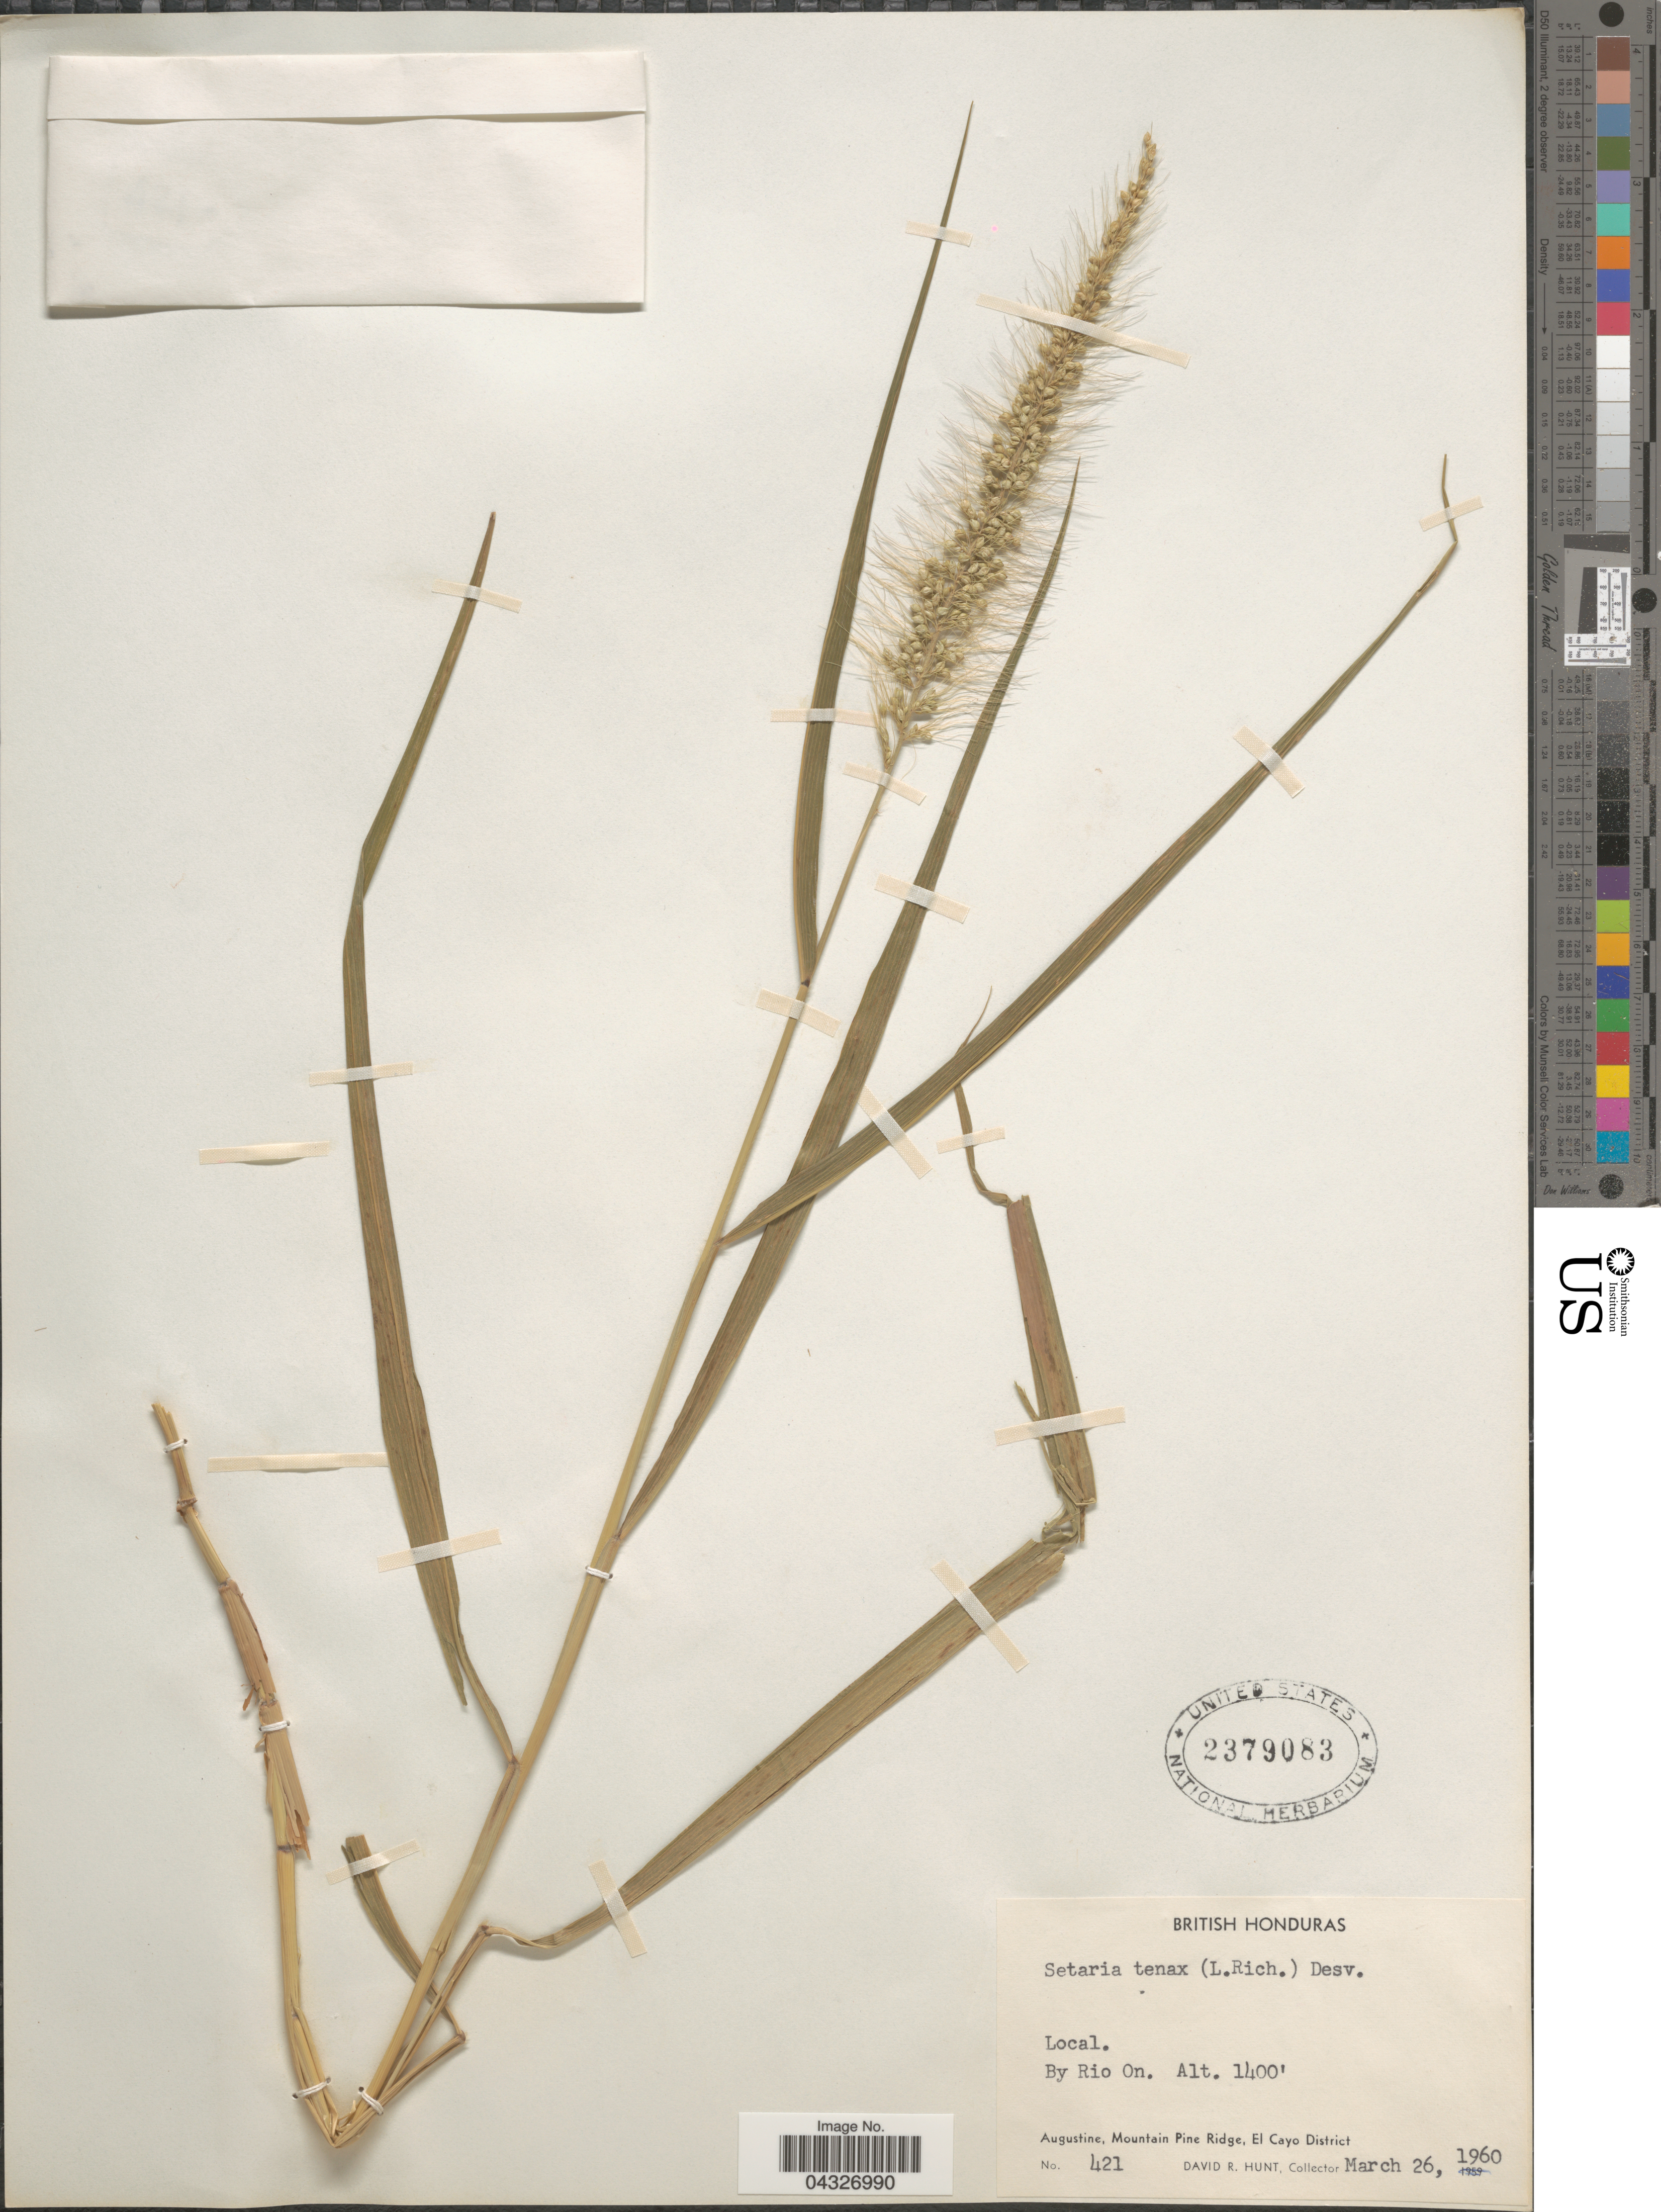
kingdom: Plantae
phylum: Tracheophyta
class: Liliopsida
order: Poales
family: Poaceae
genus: Setaria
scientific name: Setaria tenax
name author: (Rich.) Desv.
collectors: D. Hunt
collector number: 421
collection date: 1960-03-26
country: Belize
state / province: Cayo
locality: British Honduras. By Rio on. Augustine, Mountain Pine Ridge, El Cayo District.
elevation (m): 427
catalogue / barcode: US 2379083